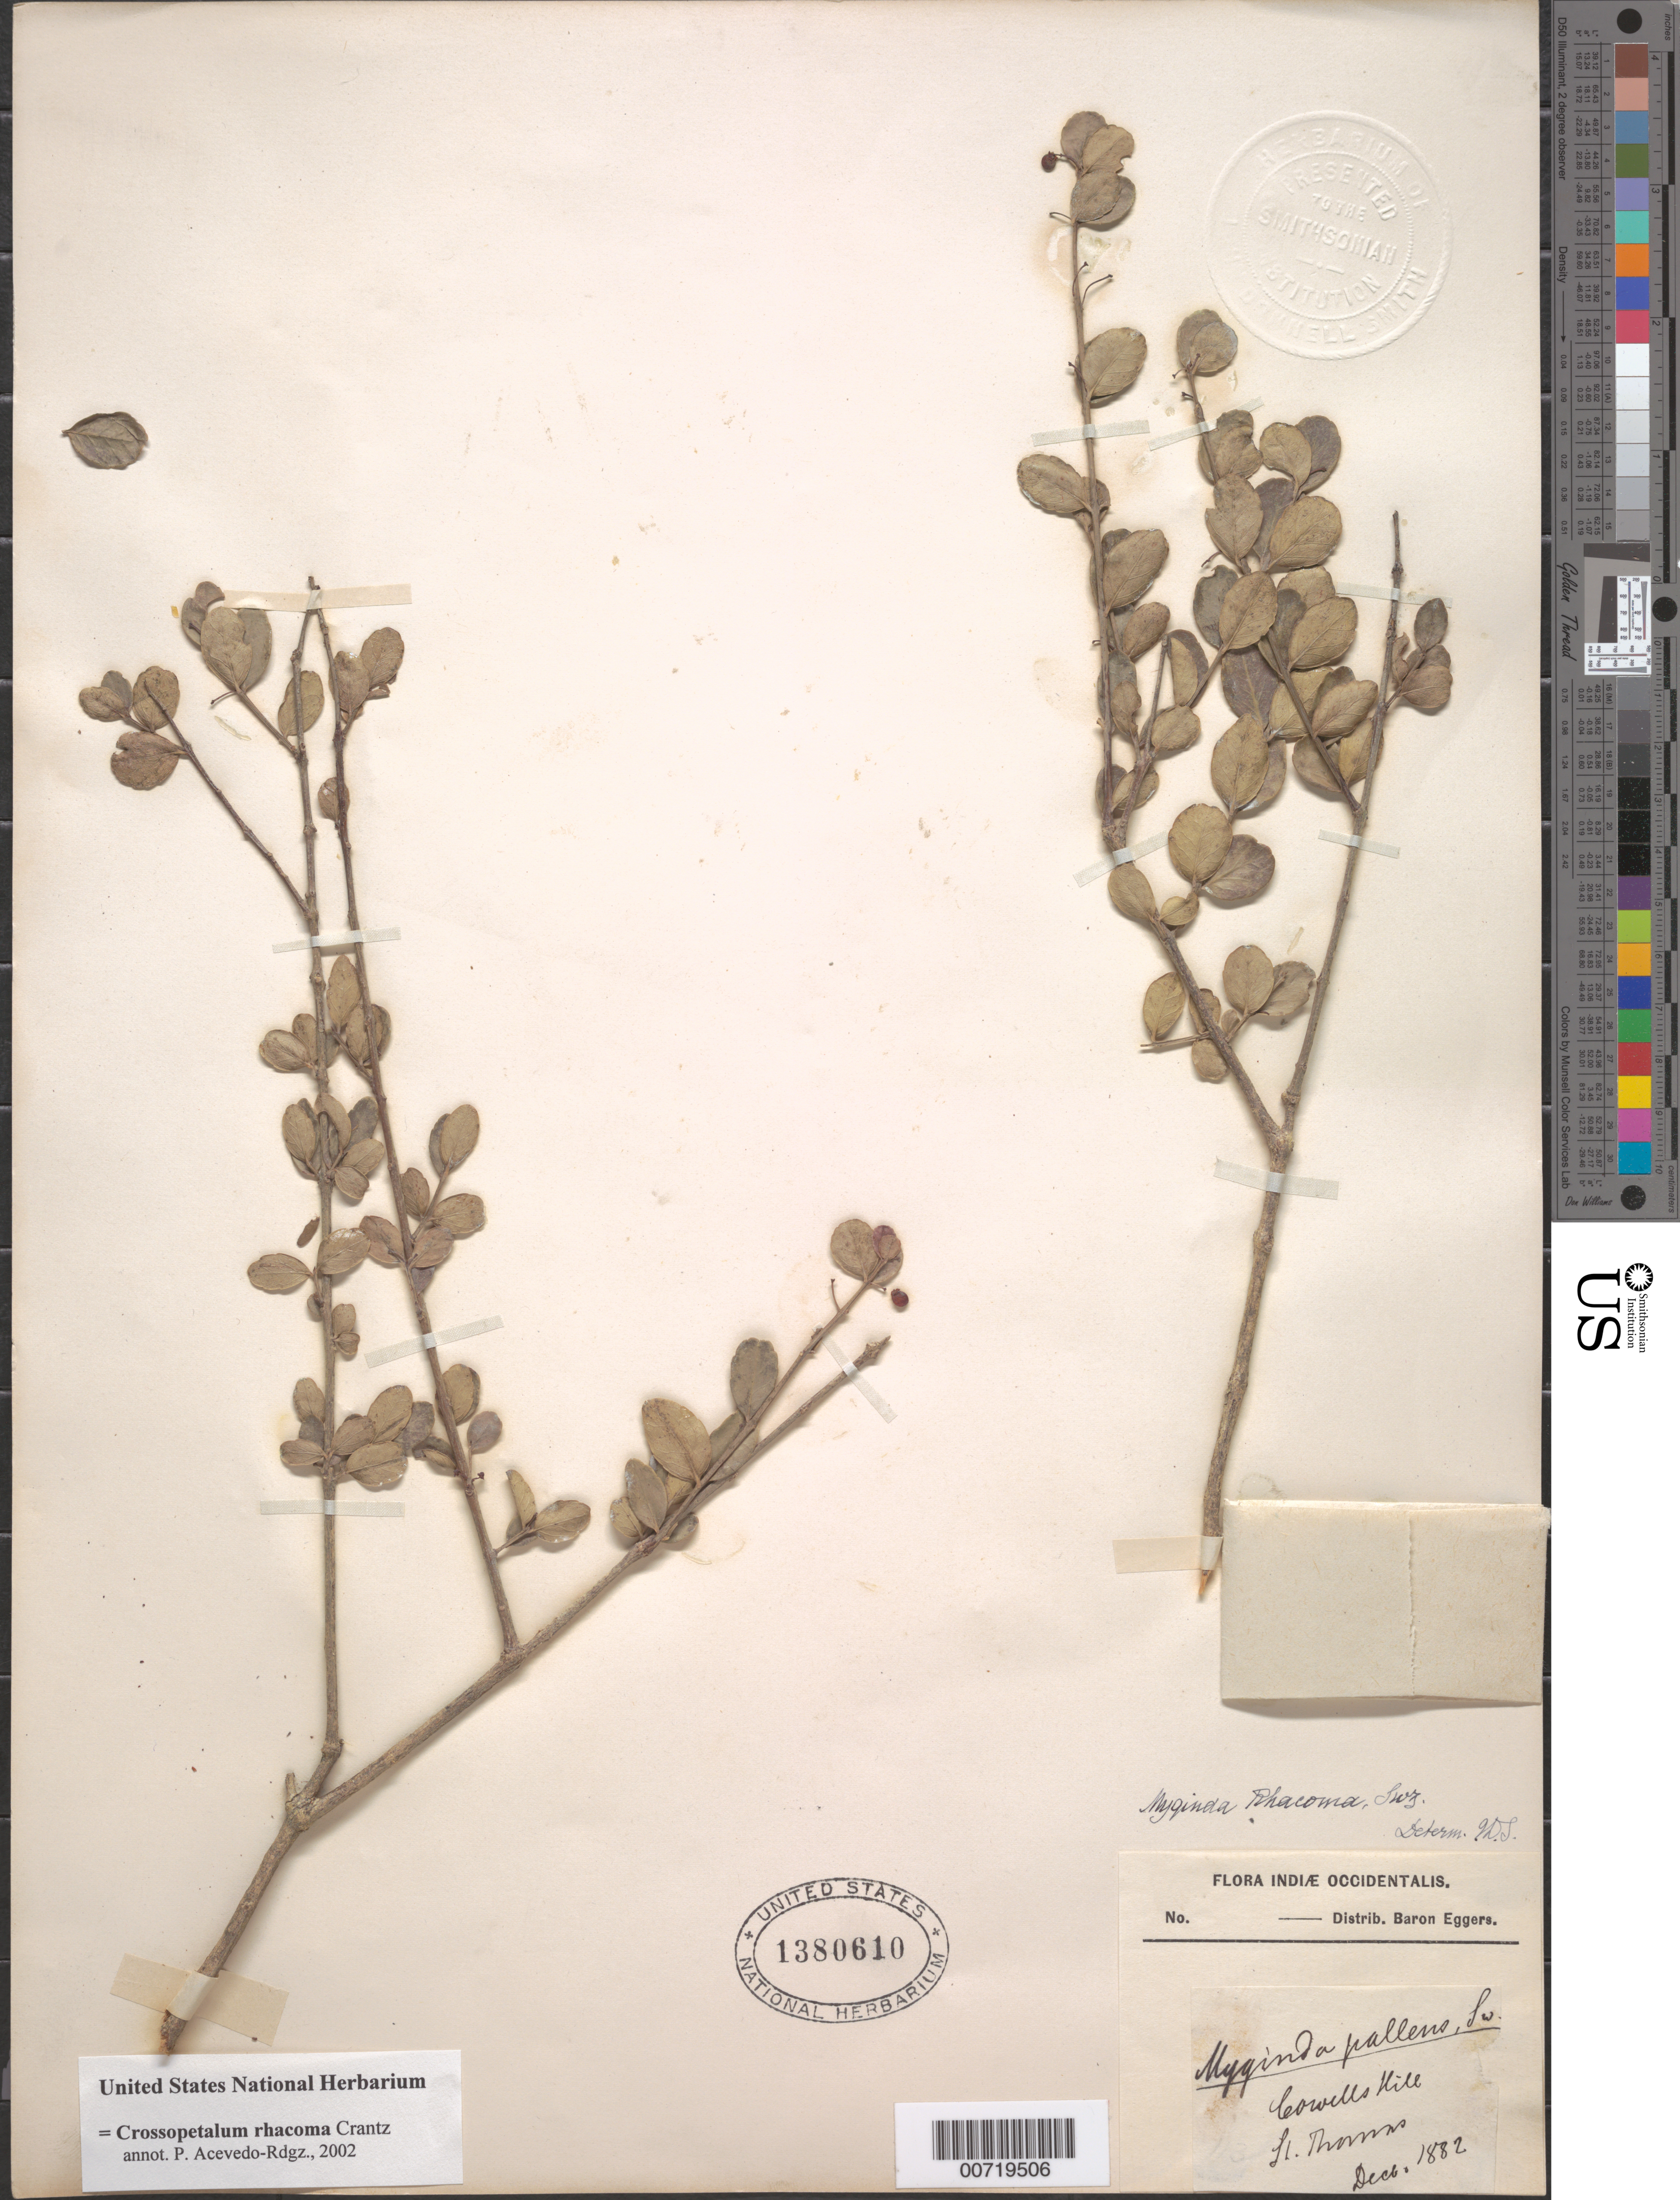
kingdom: Plantae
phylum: Tracheophyta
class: Magnoliopsida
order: Celastrales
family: Celastraceae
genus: Crossopetalum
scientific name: Crossopetalum rhacoma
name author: Crantz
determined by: Acevedo-Rodríguez, P., (BOT), Smithsonian Institution - National Museum of Natural History (UNITED STATES)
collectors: H. F. A. von Eggers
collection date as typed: Dec 1882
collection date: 1882-12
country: U.S. Virgin Islands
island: St. Thomas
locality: Cowell's Hill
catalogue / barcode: US 1380610